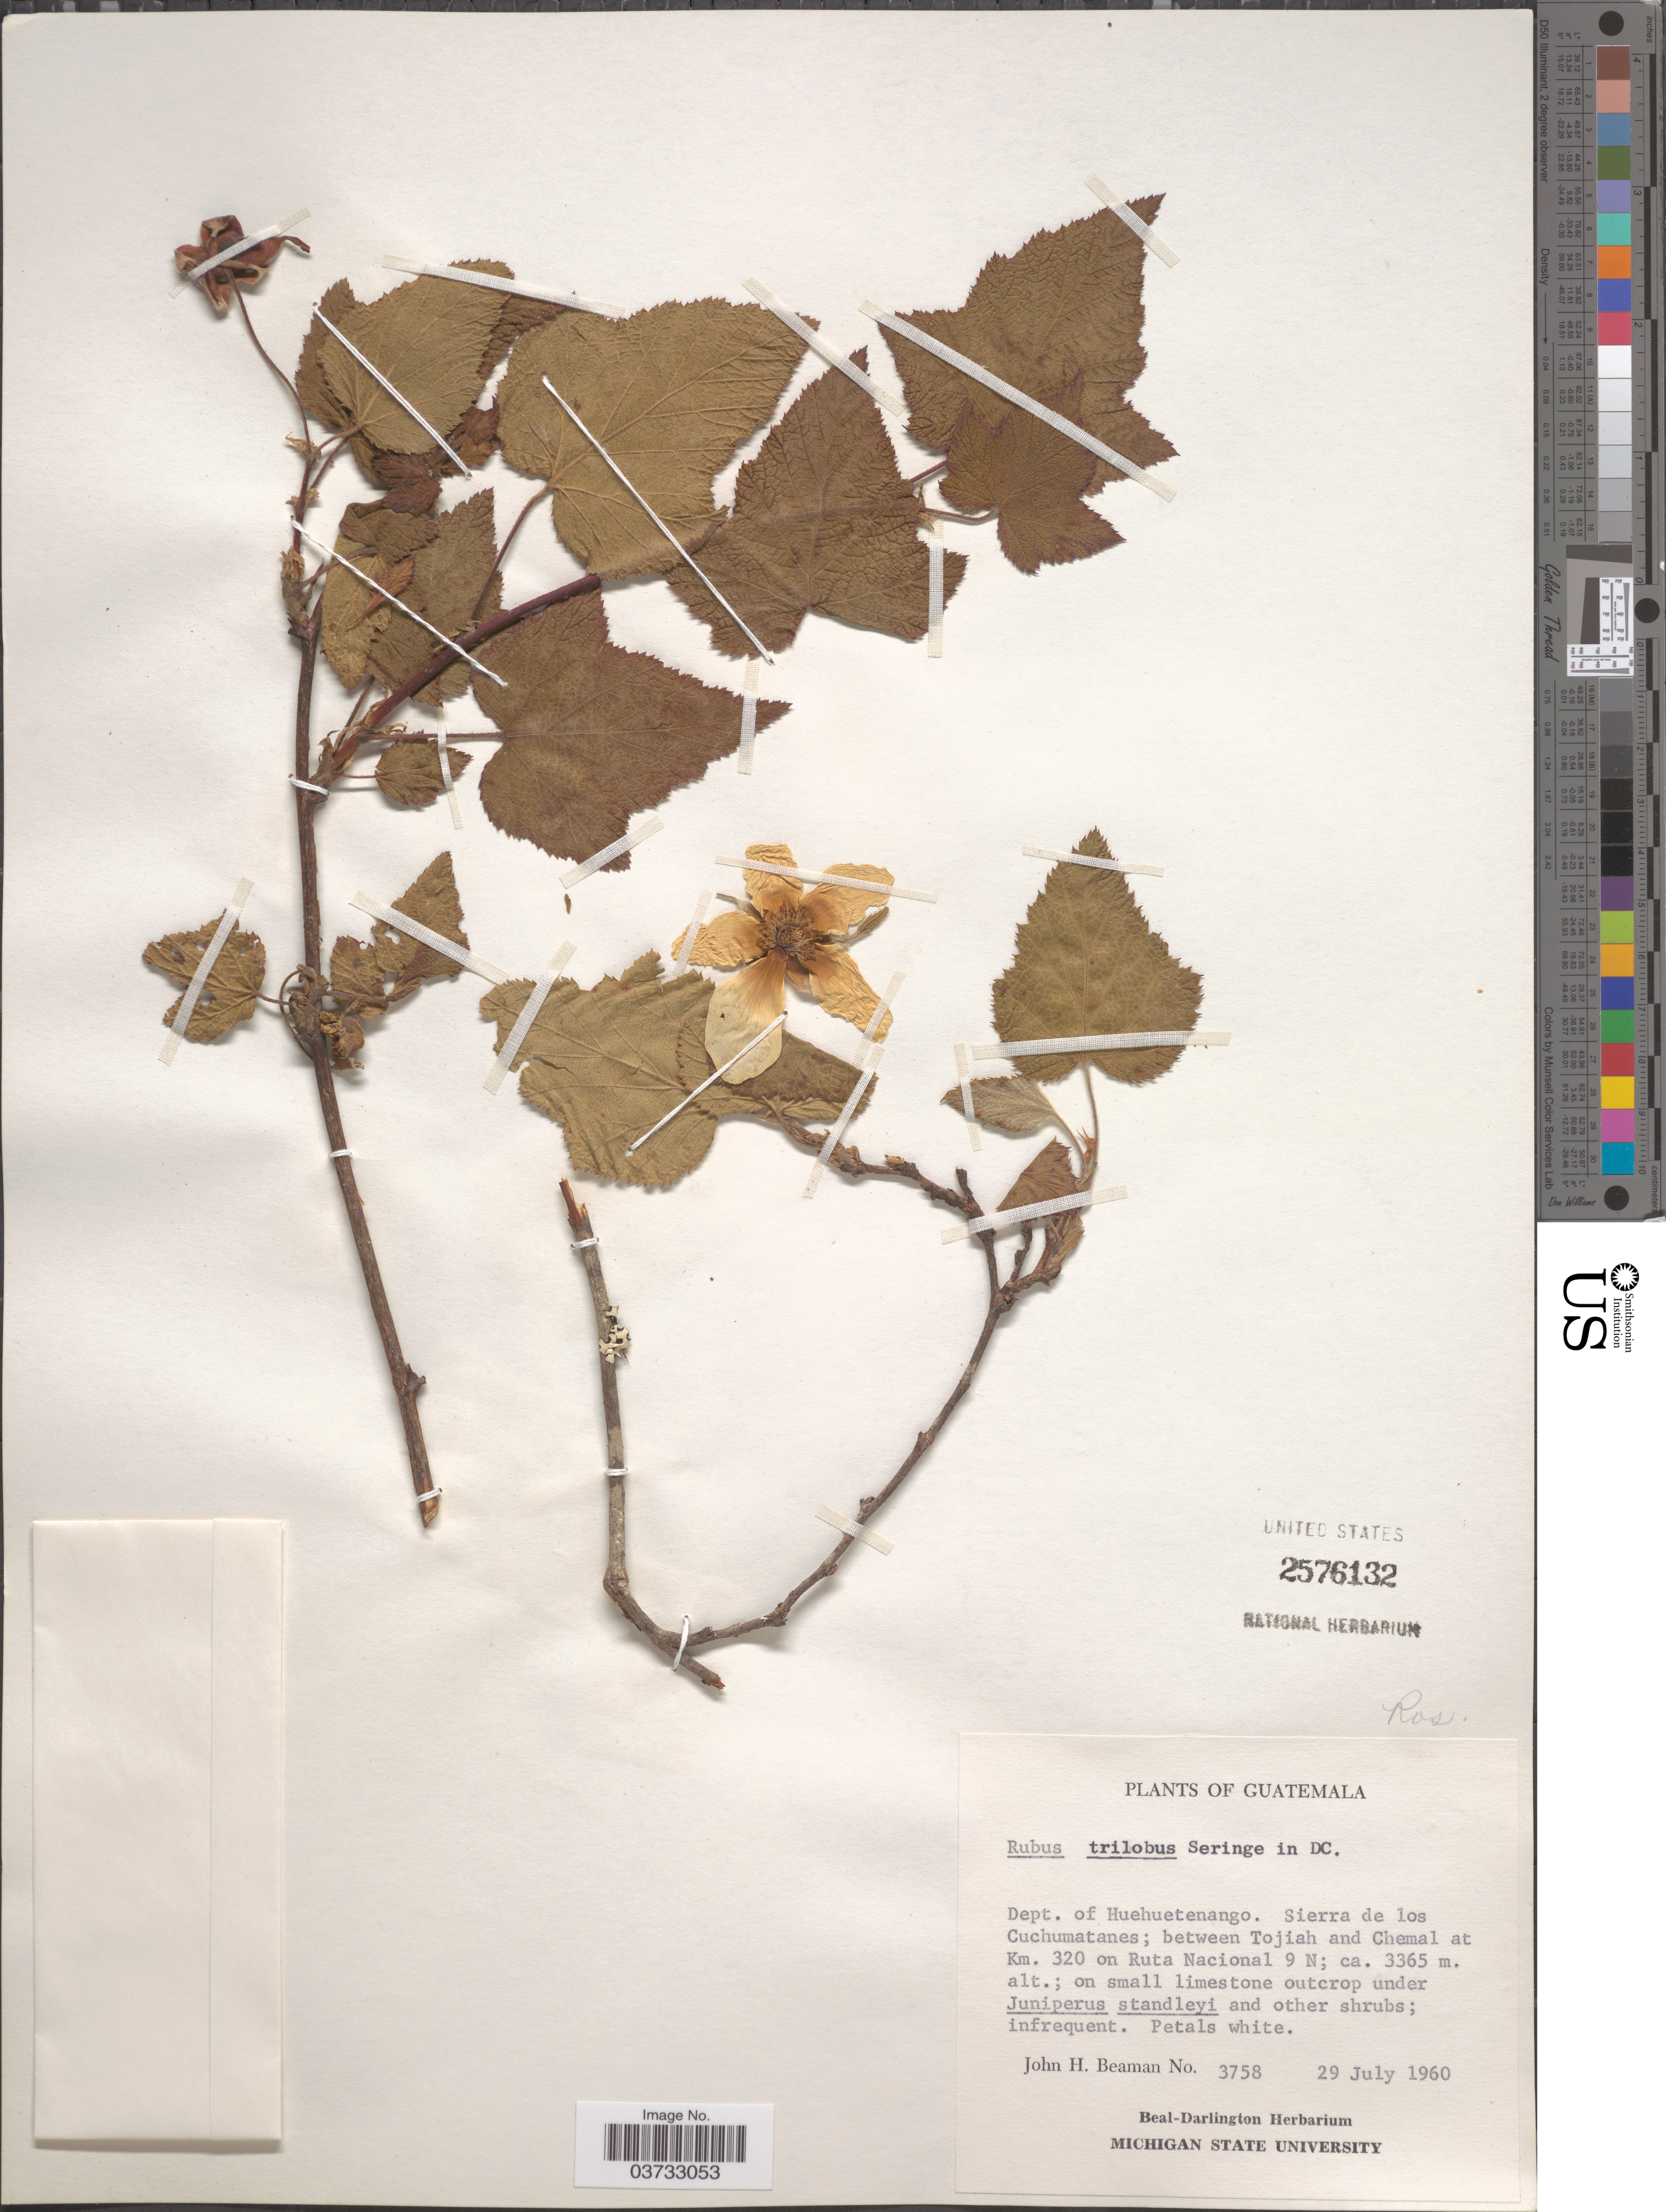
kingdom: Plantae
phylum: Tracheophyta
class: Magnoliopsida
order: Rosales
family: Rosaceae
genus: Rubus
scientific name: Rubus trilobus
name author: Moc. & Sessé ex Ser.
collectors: J. H. Beaman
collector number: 3758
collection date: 1960-07-29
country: Guatemala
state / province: Huehuetenango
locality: Dept. of Huehuetenango. Sierra de los Cuchumatanes; between Tojiah and Chemal at Km. 320 on Ruta Nacional 9 N.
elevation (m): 3365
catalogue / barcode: US 2576132